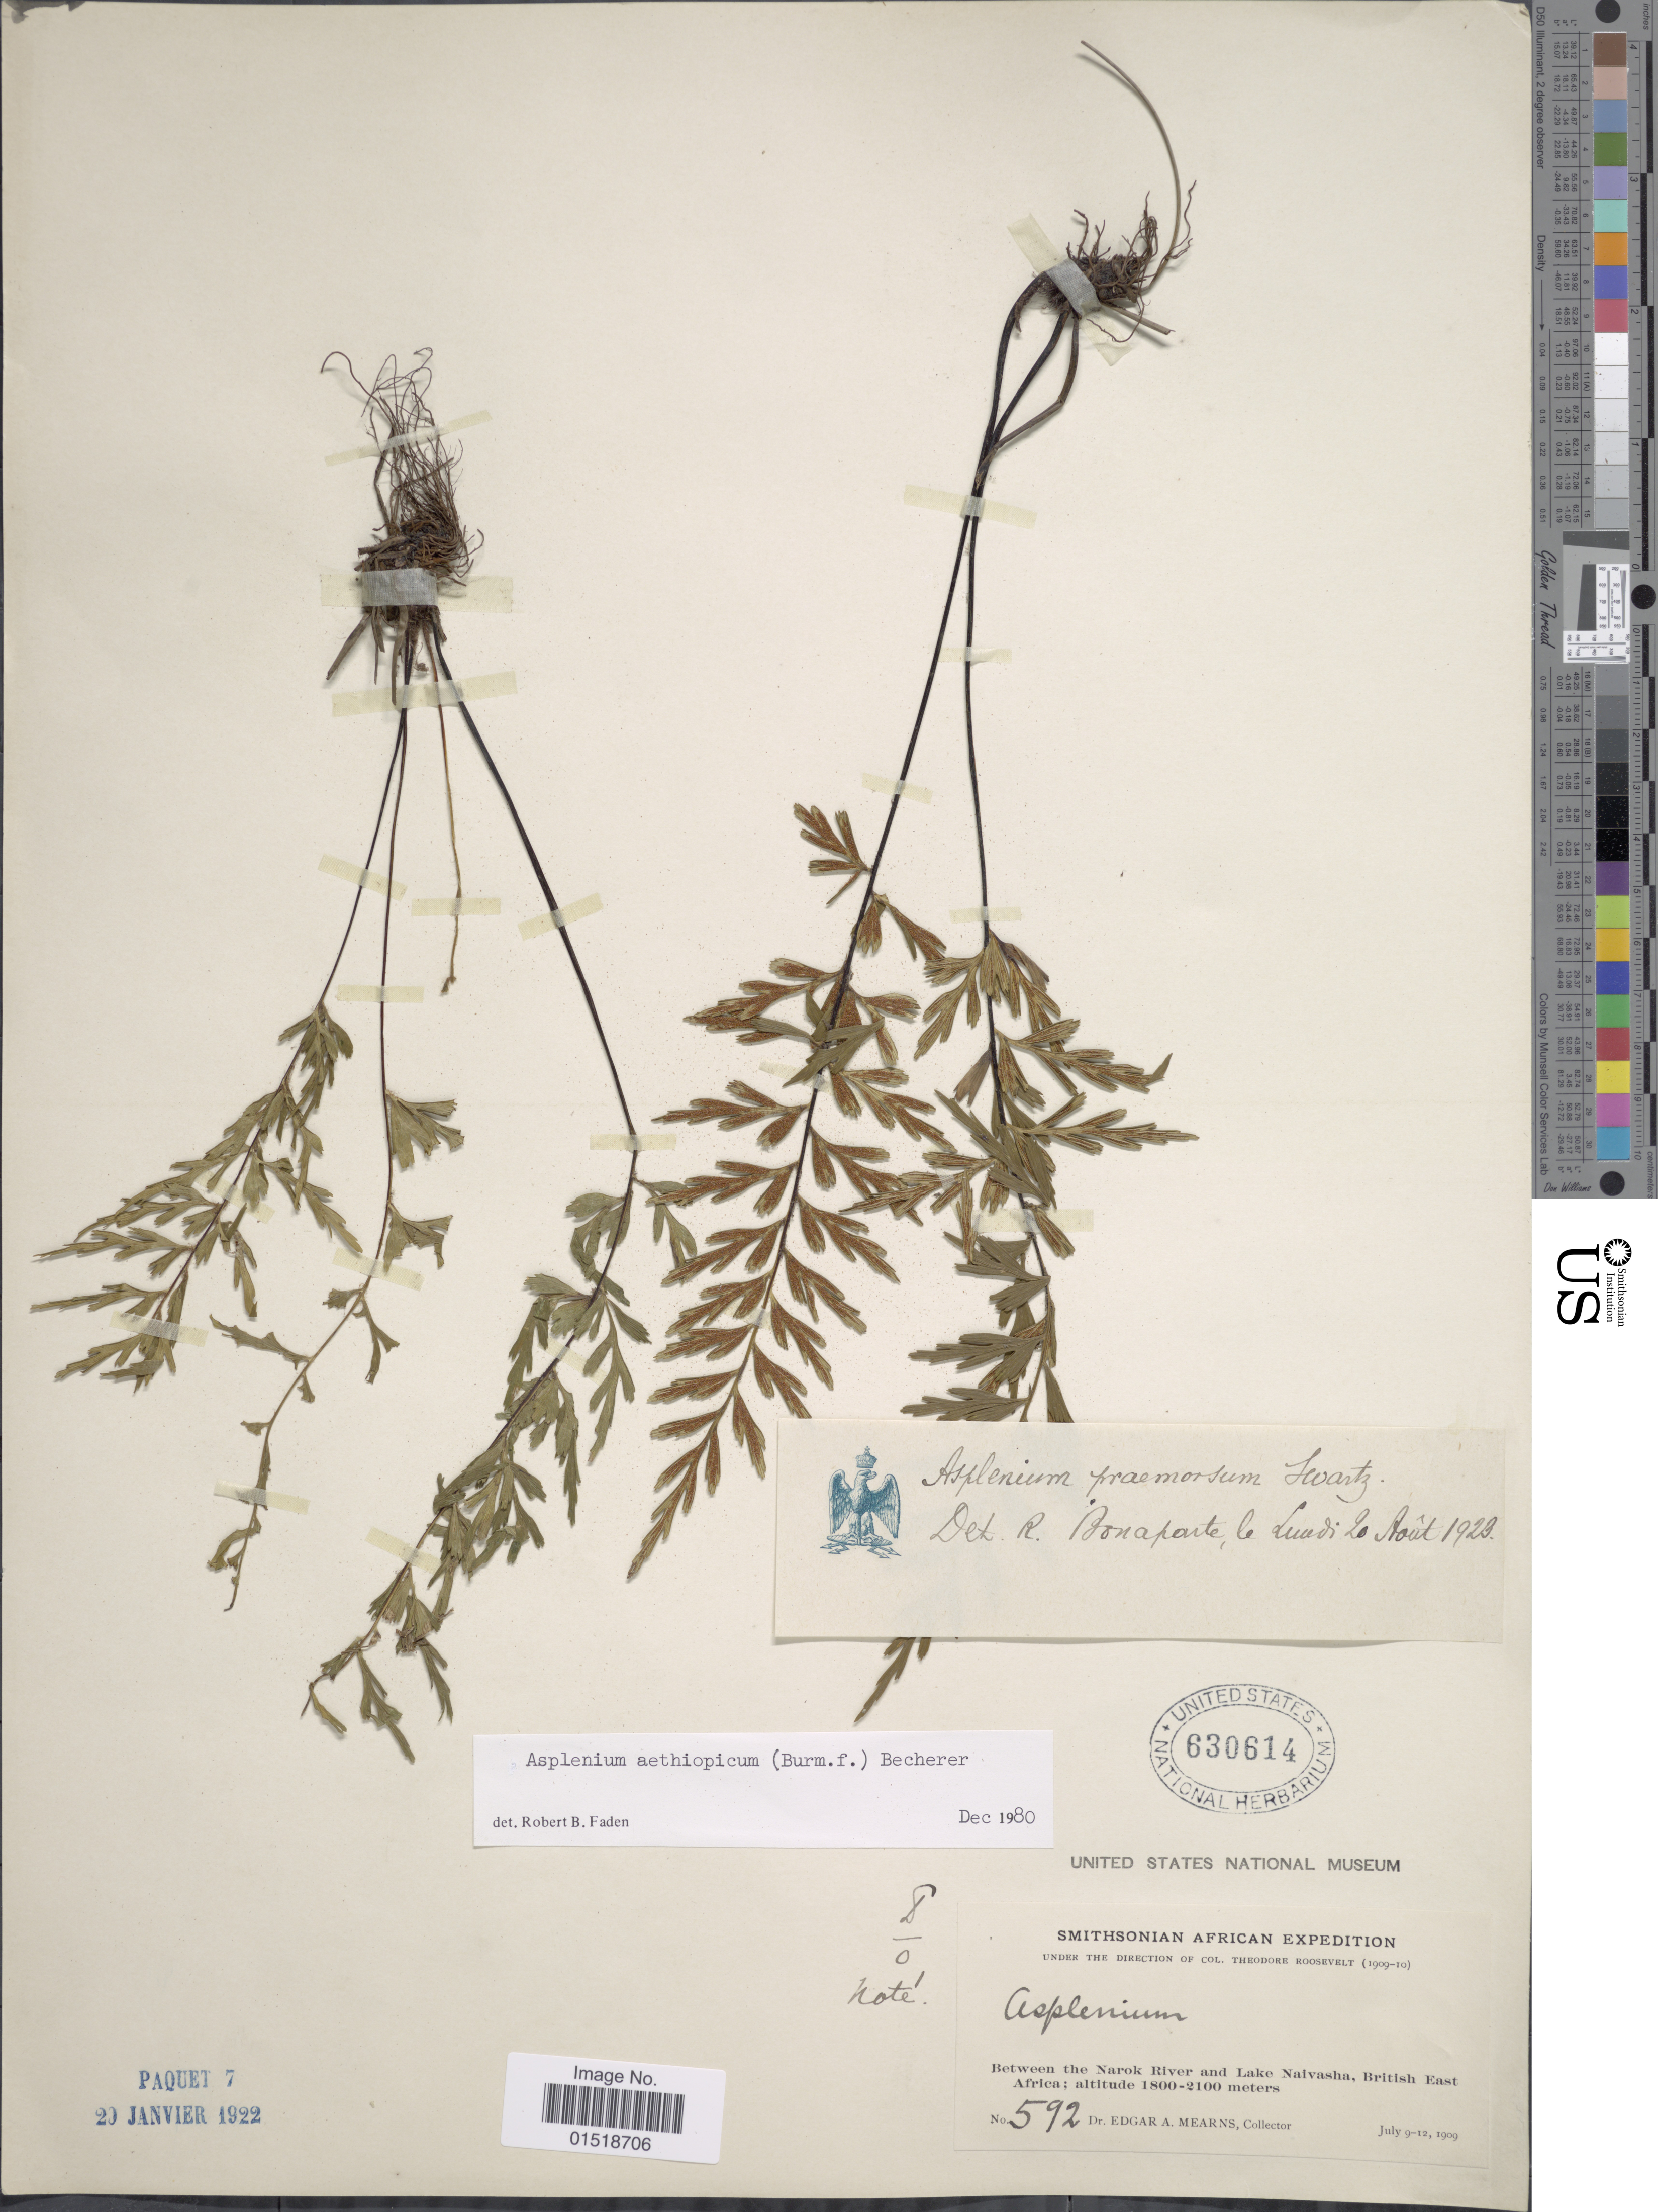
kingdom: Plantae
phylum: Tracheophyta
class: Polypodiopsida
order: Polypodiales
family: Aspleniaceae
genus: Asplenium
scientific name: Asplenium aethiopicum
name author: (Burm. f.) Bech.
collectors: E. A. Mearns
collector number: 592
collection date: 1909-07-09/1909-07-12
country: Kenya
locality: Between the Narok River and Lake Naivasha, British East Africa.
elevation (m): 1800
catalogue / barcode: US 630614